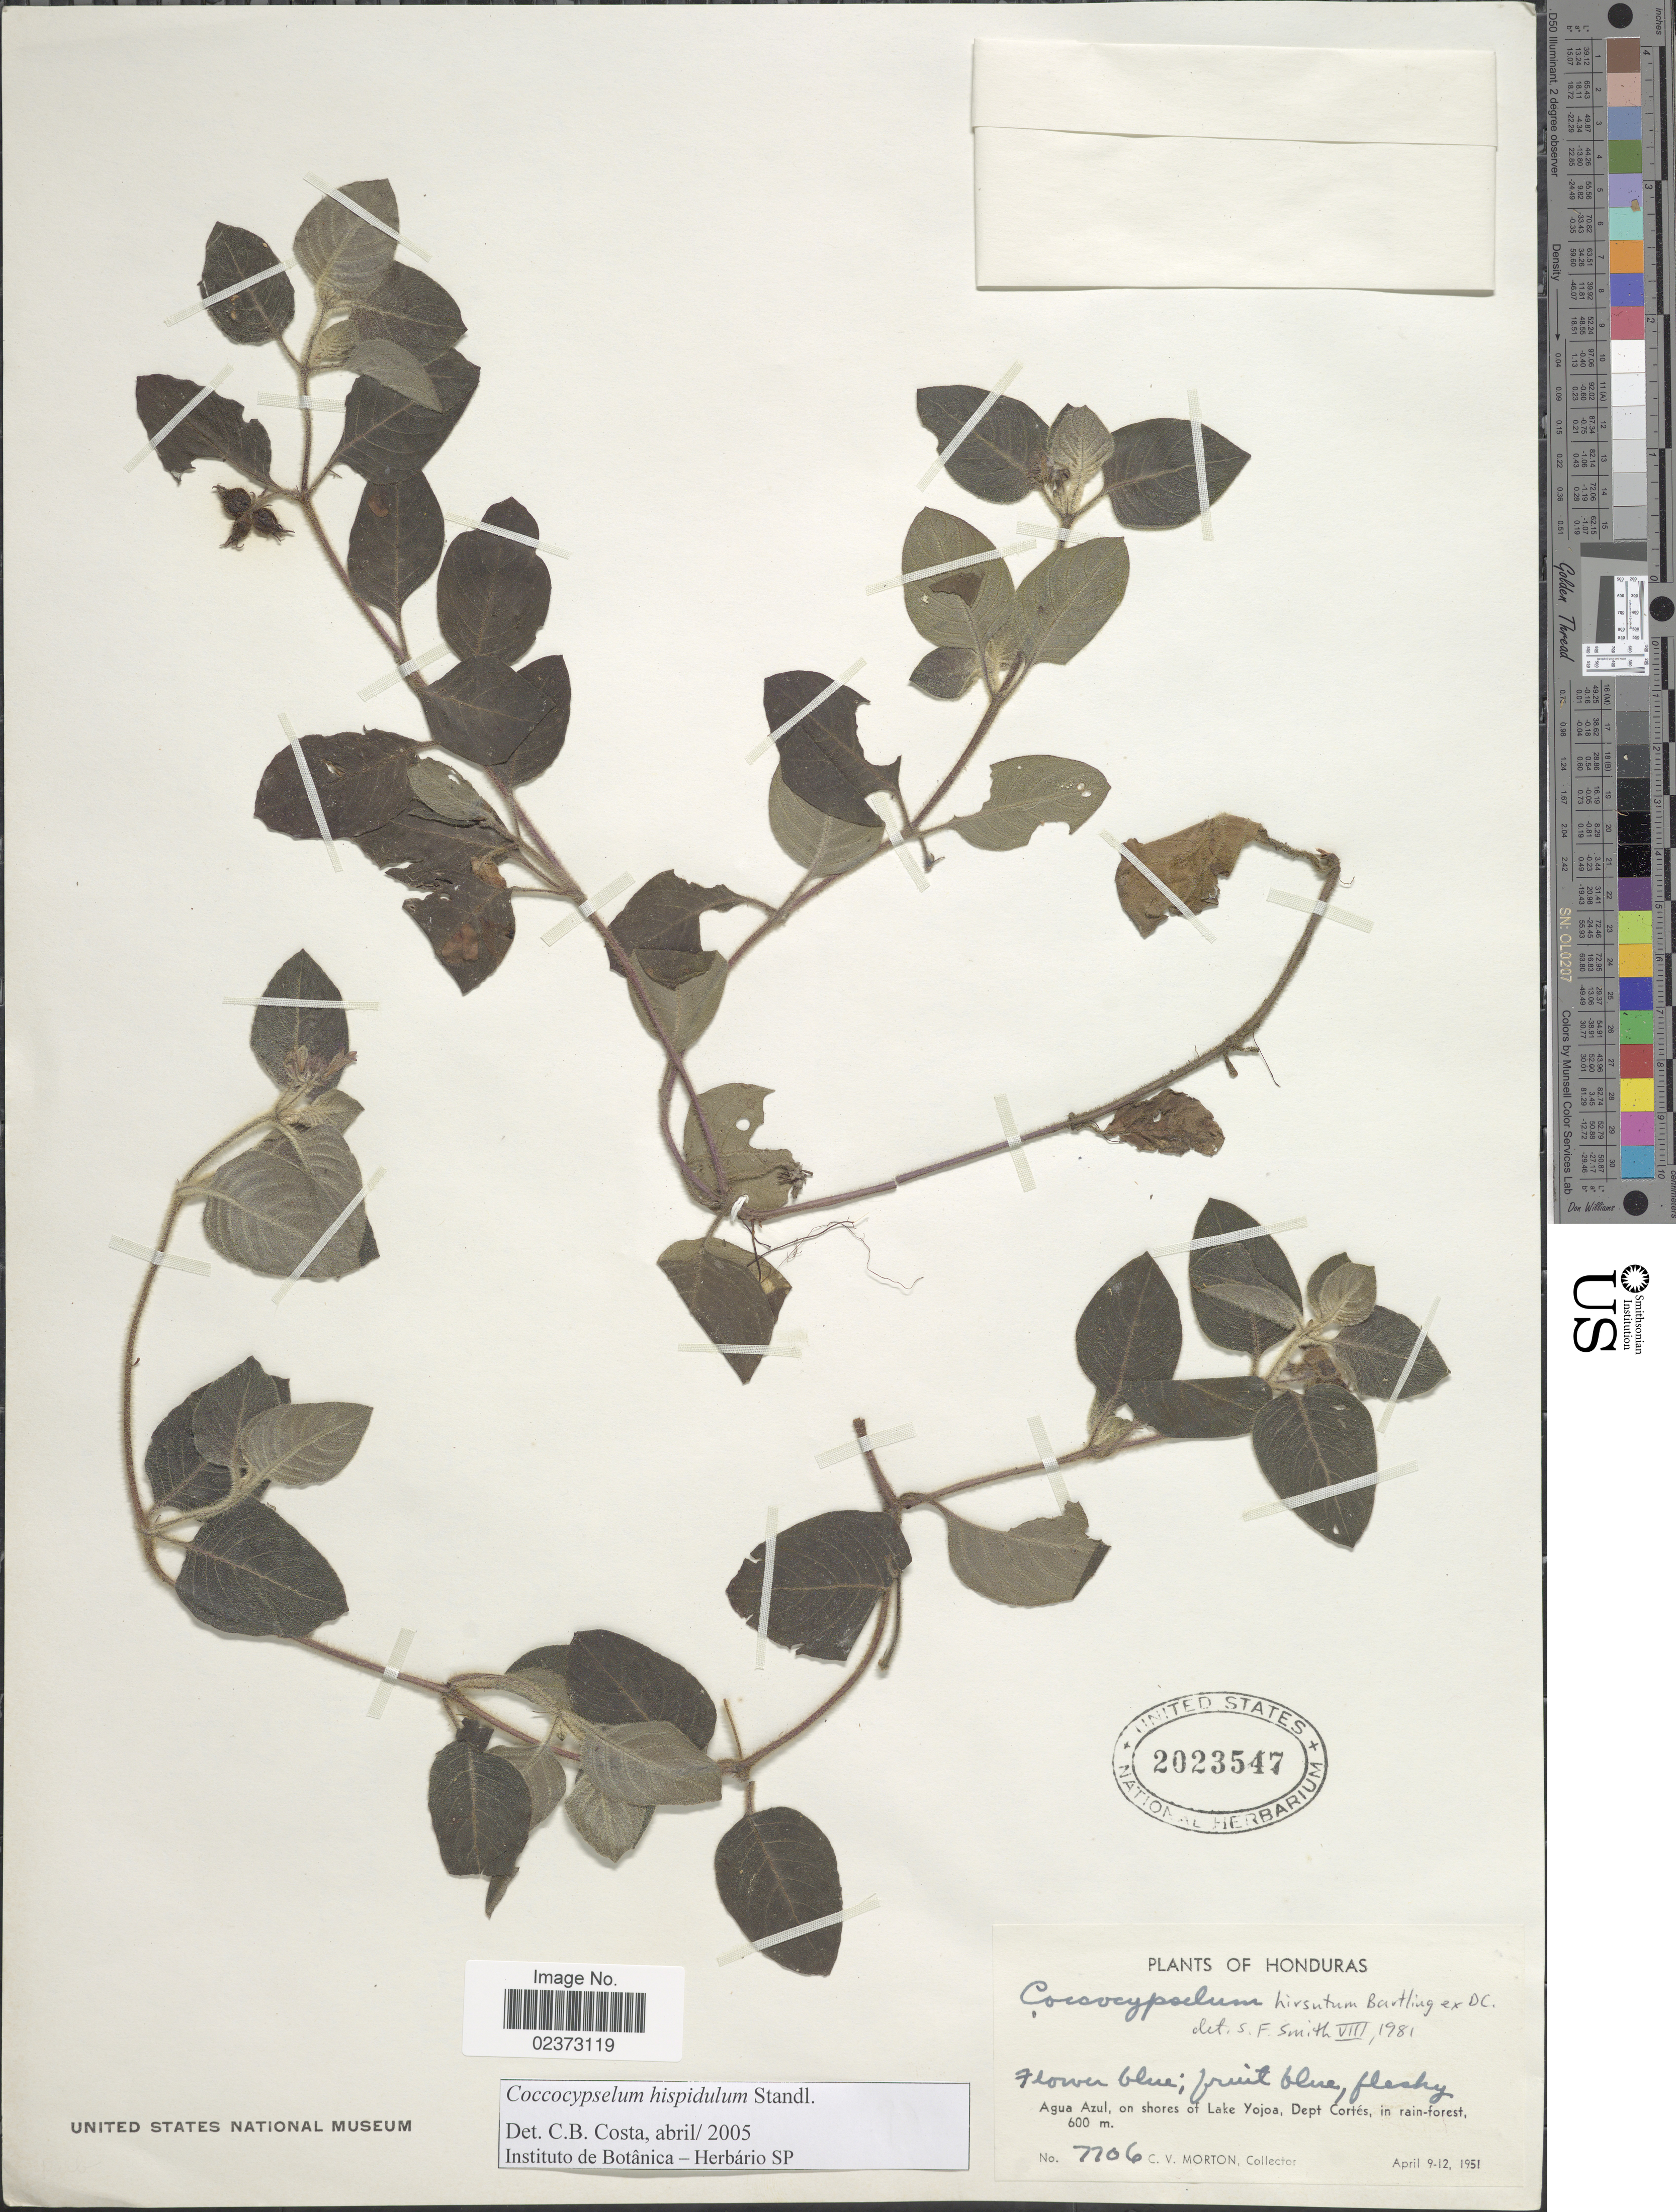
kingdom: Plantae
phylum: Tracheophyta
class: Magnoliopsida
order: Gentianales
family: Rubiaceae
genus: Coccocypselum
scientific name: Coccocypselum hispidulum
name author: (Standl.) Standl.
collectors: C. V. Morton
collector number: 7706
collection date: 1951-04-09/1951-04-12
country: Honduras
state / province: Cortés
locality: Agua Azul, on shores of Lake Yojoa, dept. Cortes, in rain-forest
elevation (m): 600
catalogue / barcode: US 2023547